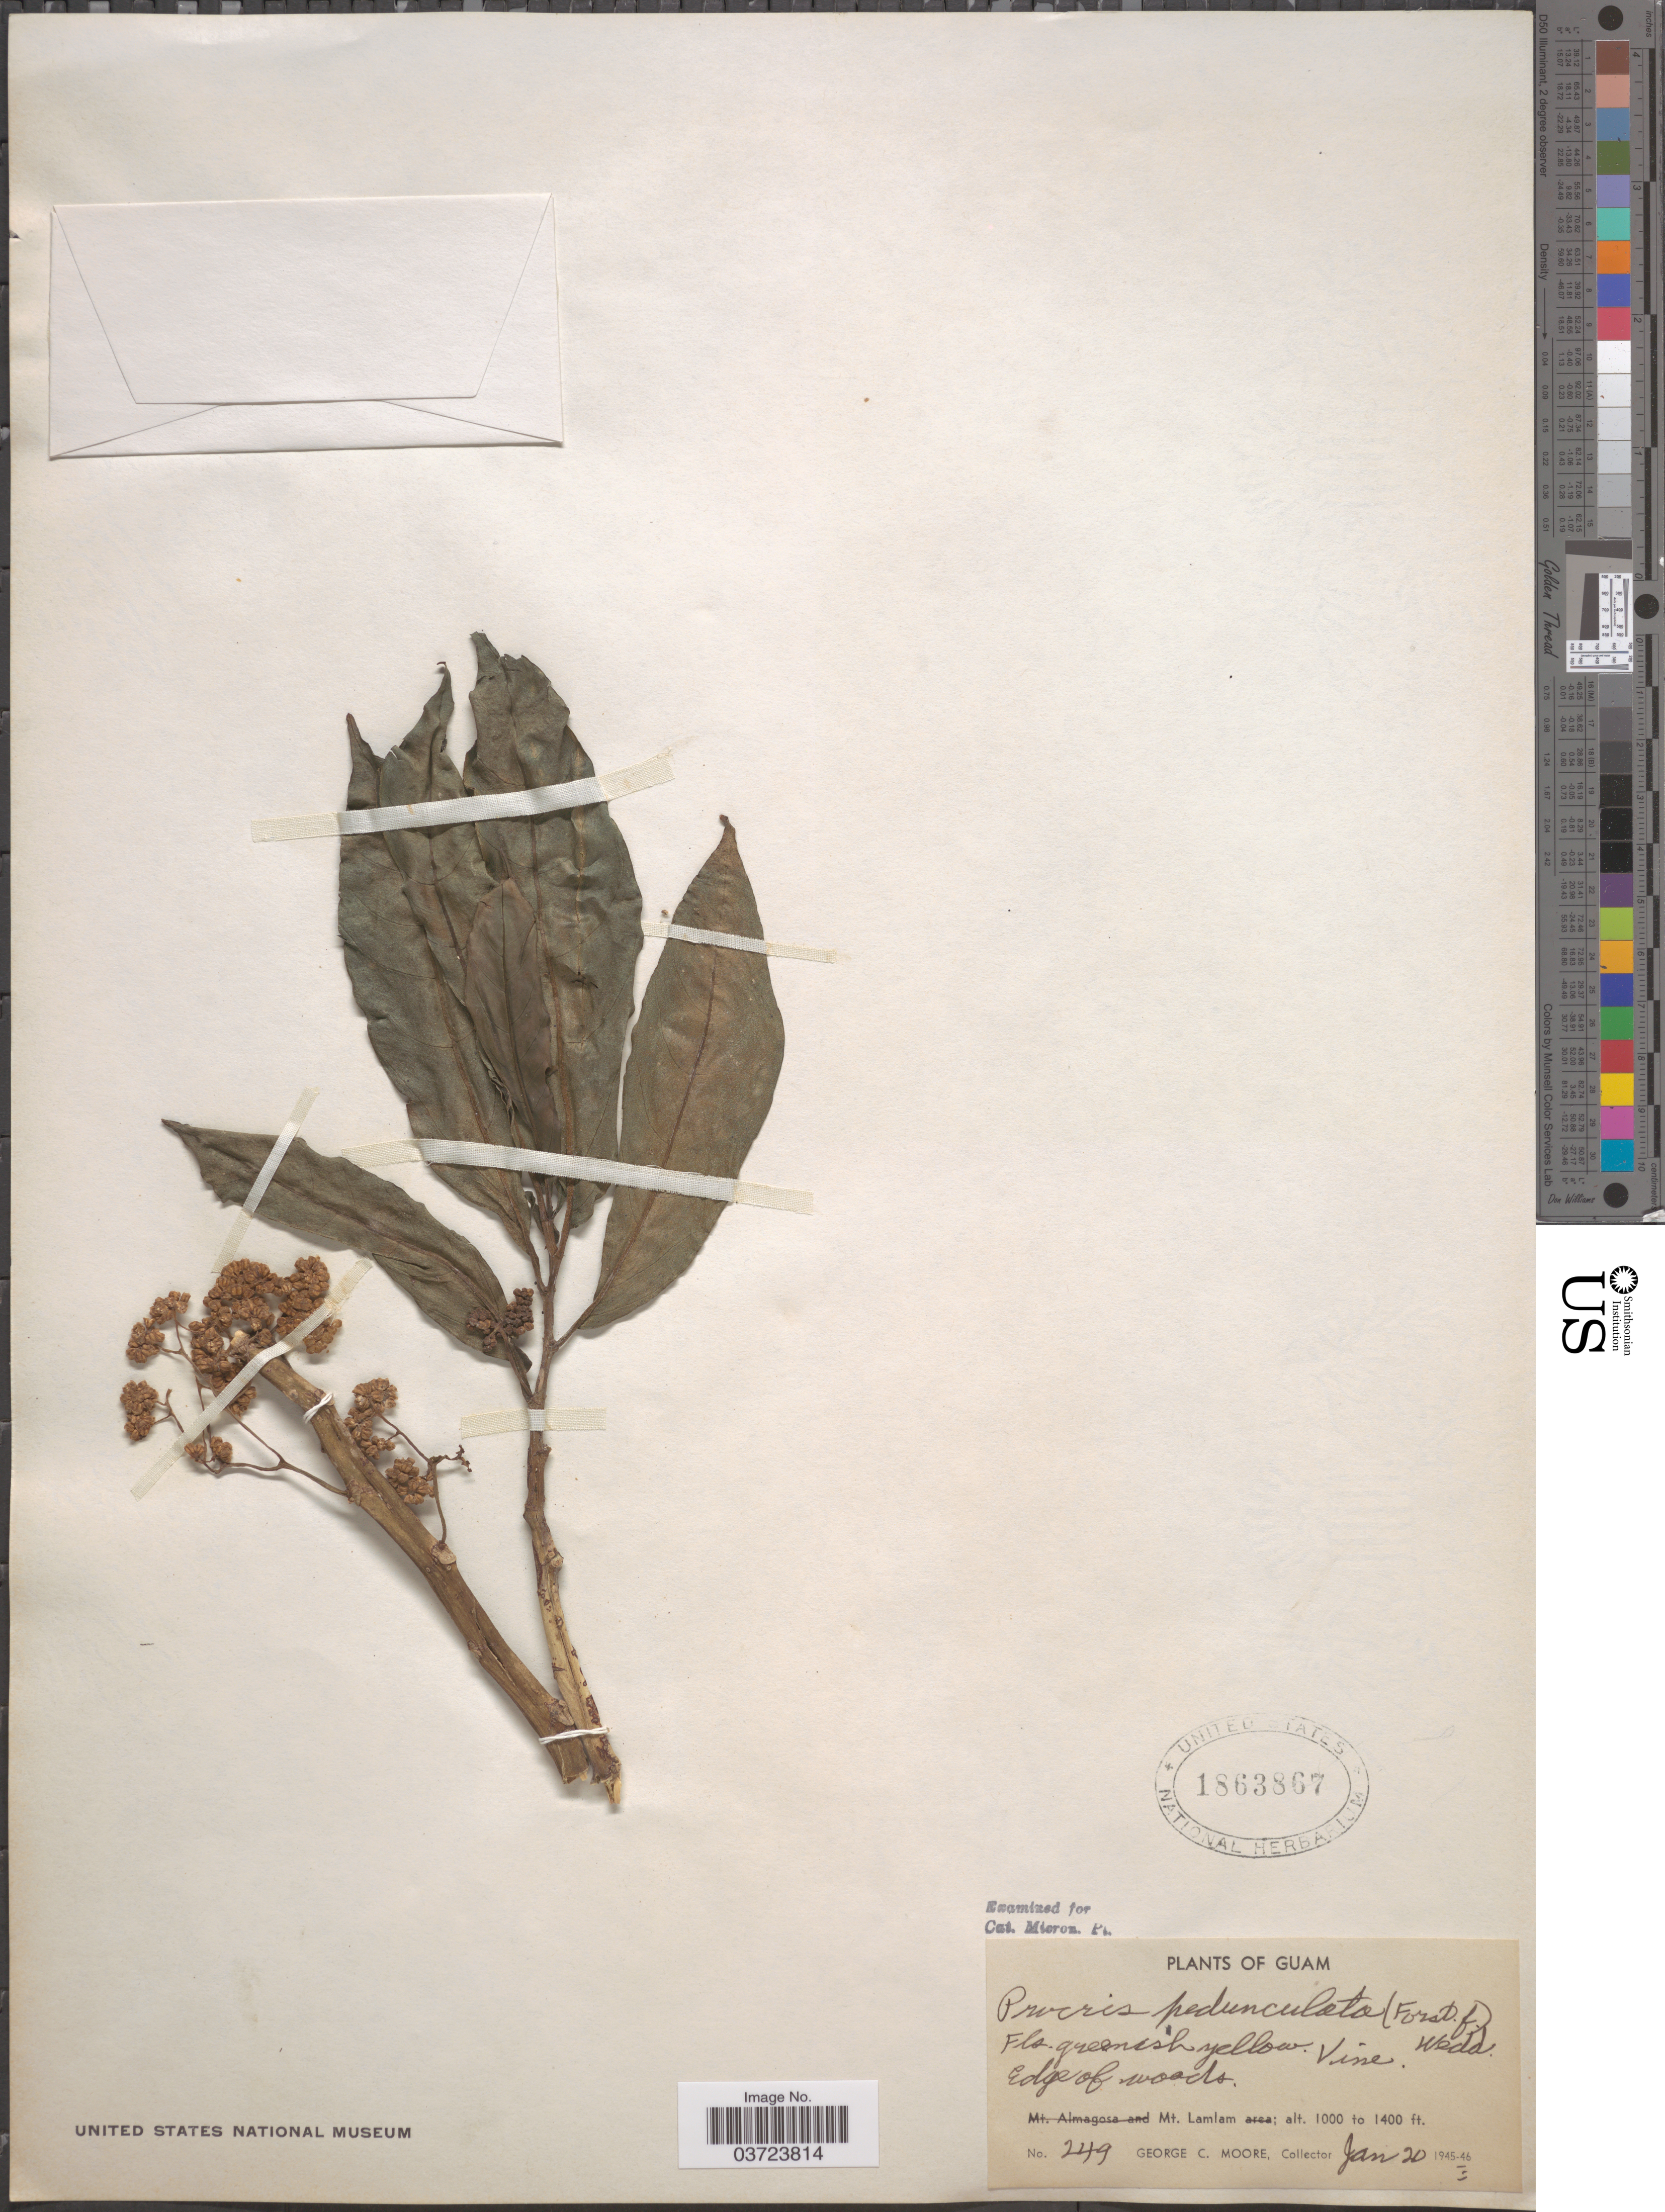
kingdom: Plantae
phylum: Tracheophyta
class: Magnoliopsida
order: Rosales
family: Urticaceae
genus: Procris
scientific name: Procris pedunculata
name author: (J.R. Forst. & G. Forst.) Wedd.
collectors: G. C. Moore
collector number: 249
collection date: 1946-01-20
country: Guam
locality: Mt. Lamlam.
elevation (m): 305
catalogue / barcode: US 1863867